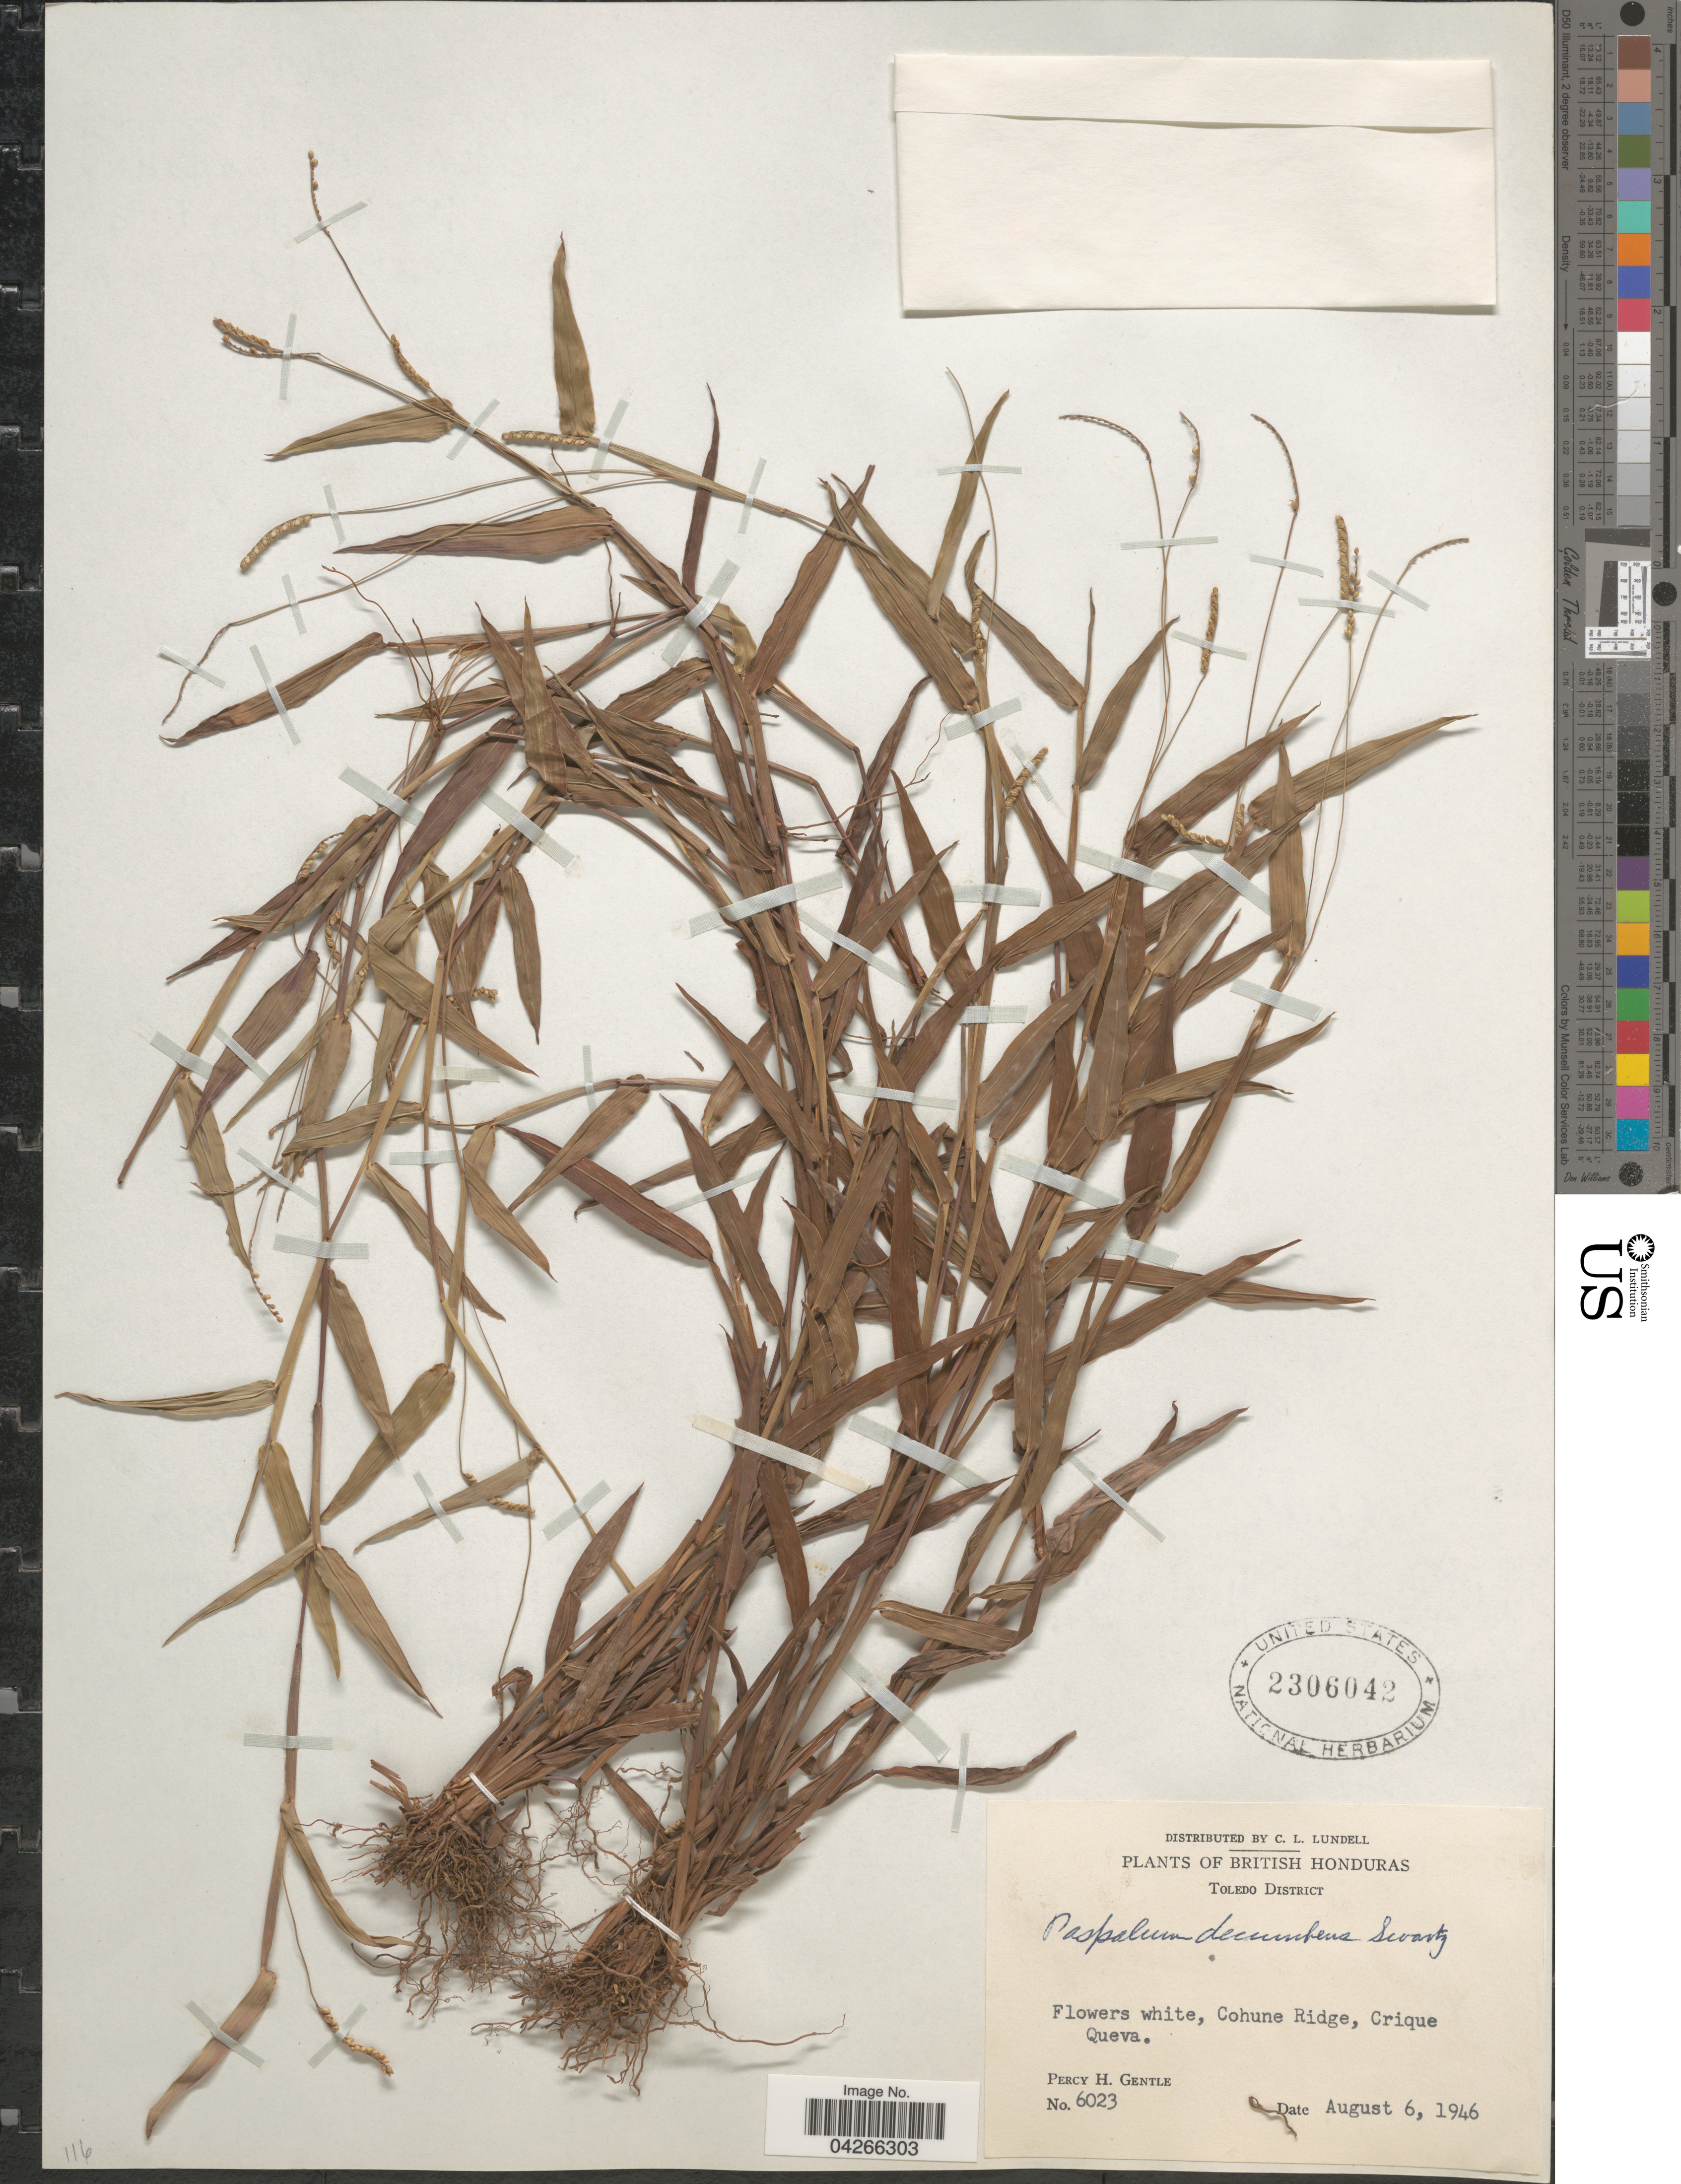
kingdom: Plantae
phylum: Tracheophyta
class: Liliopsida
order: Poales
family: Poaceae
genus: Paspalum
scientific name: Paspalum decumbens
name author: Sw.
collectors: P. H. Gentle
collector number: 6023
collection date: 1946-08-06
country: Belize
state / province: Toledo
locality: British Honduras. Toledo District. Cohune Ridge, Crique Queva.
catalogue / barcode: US 2306042